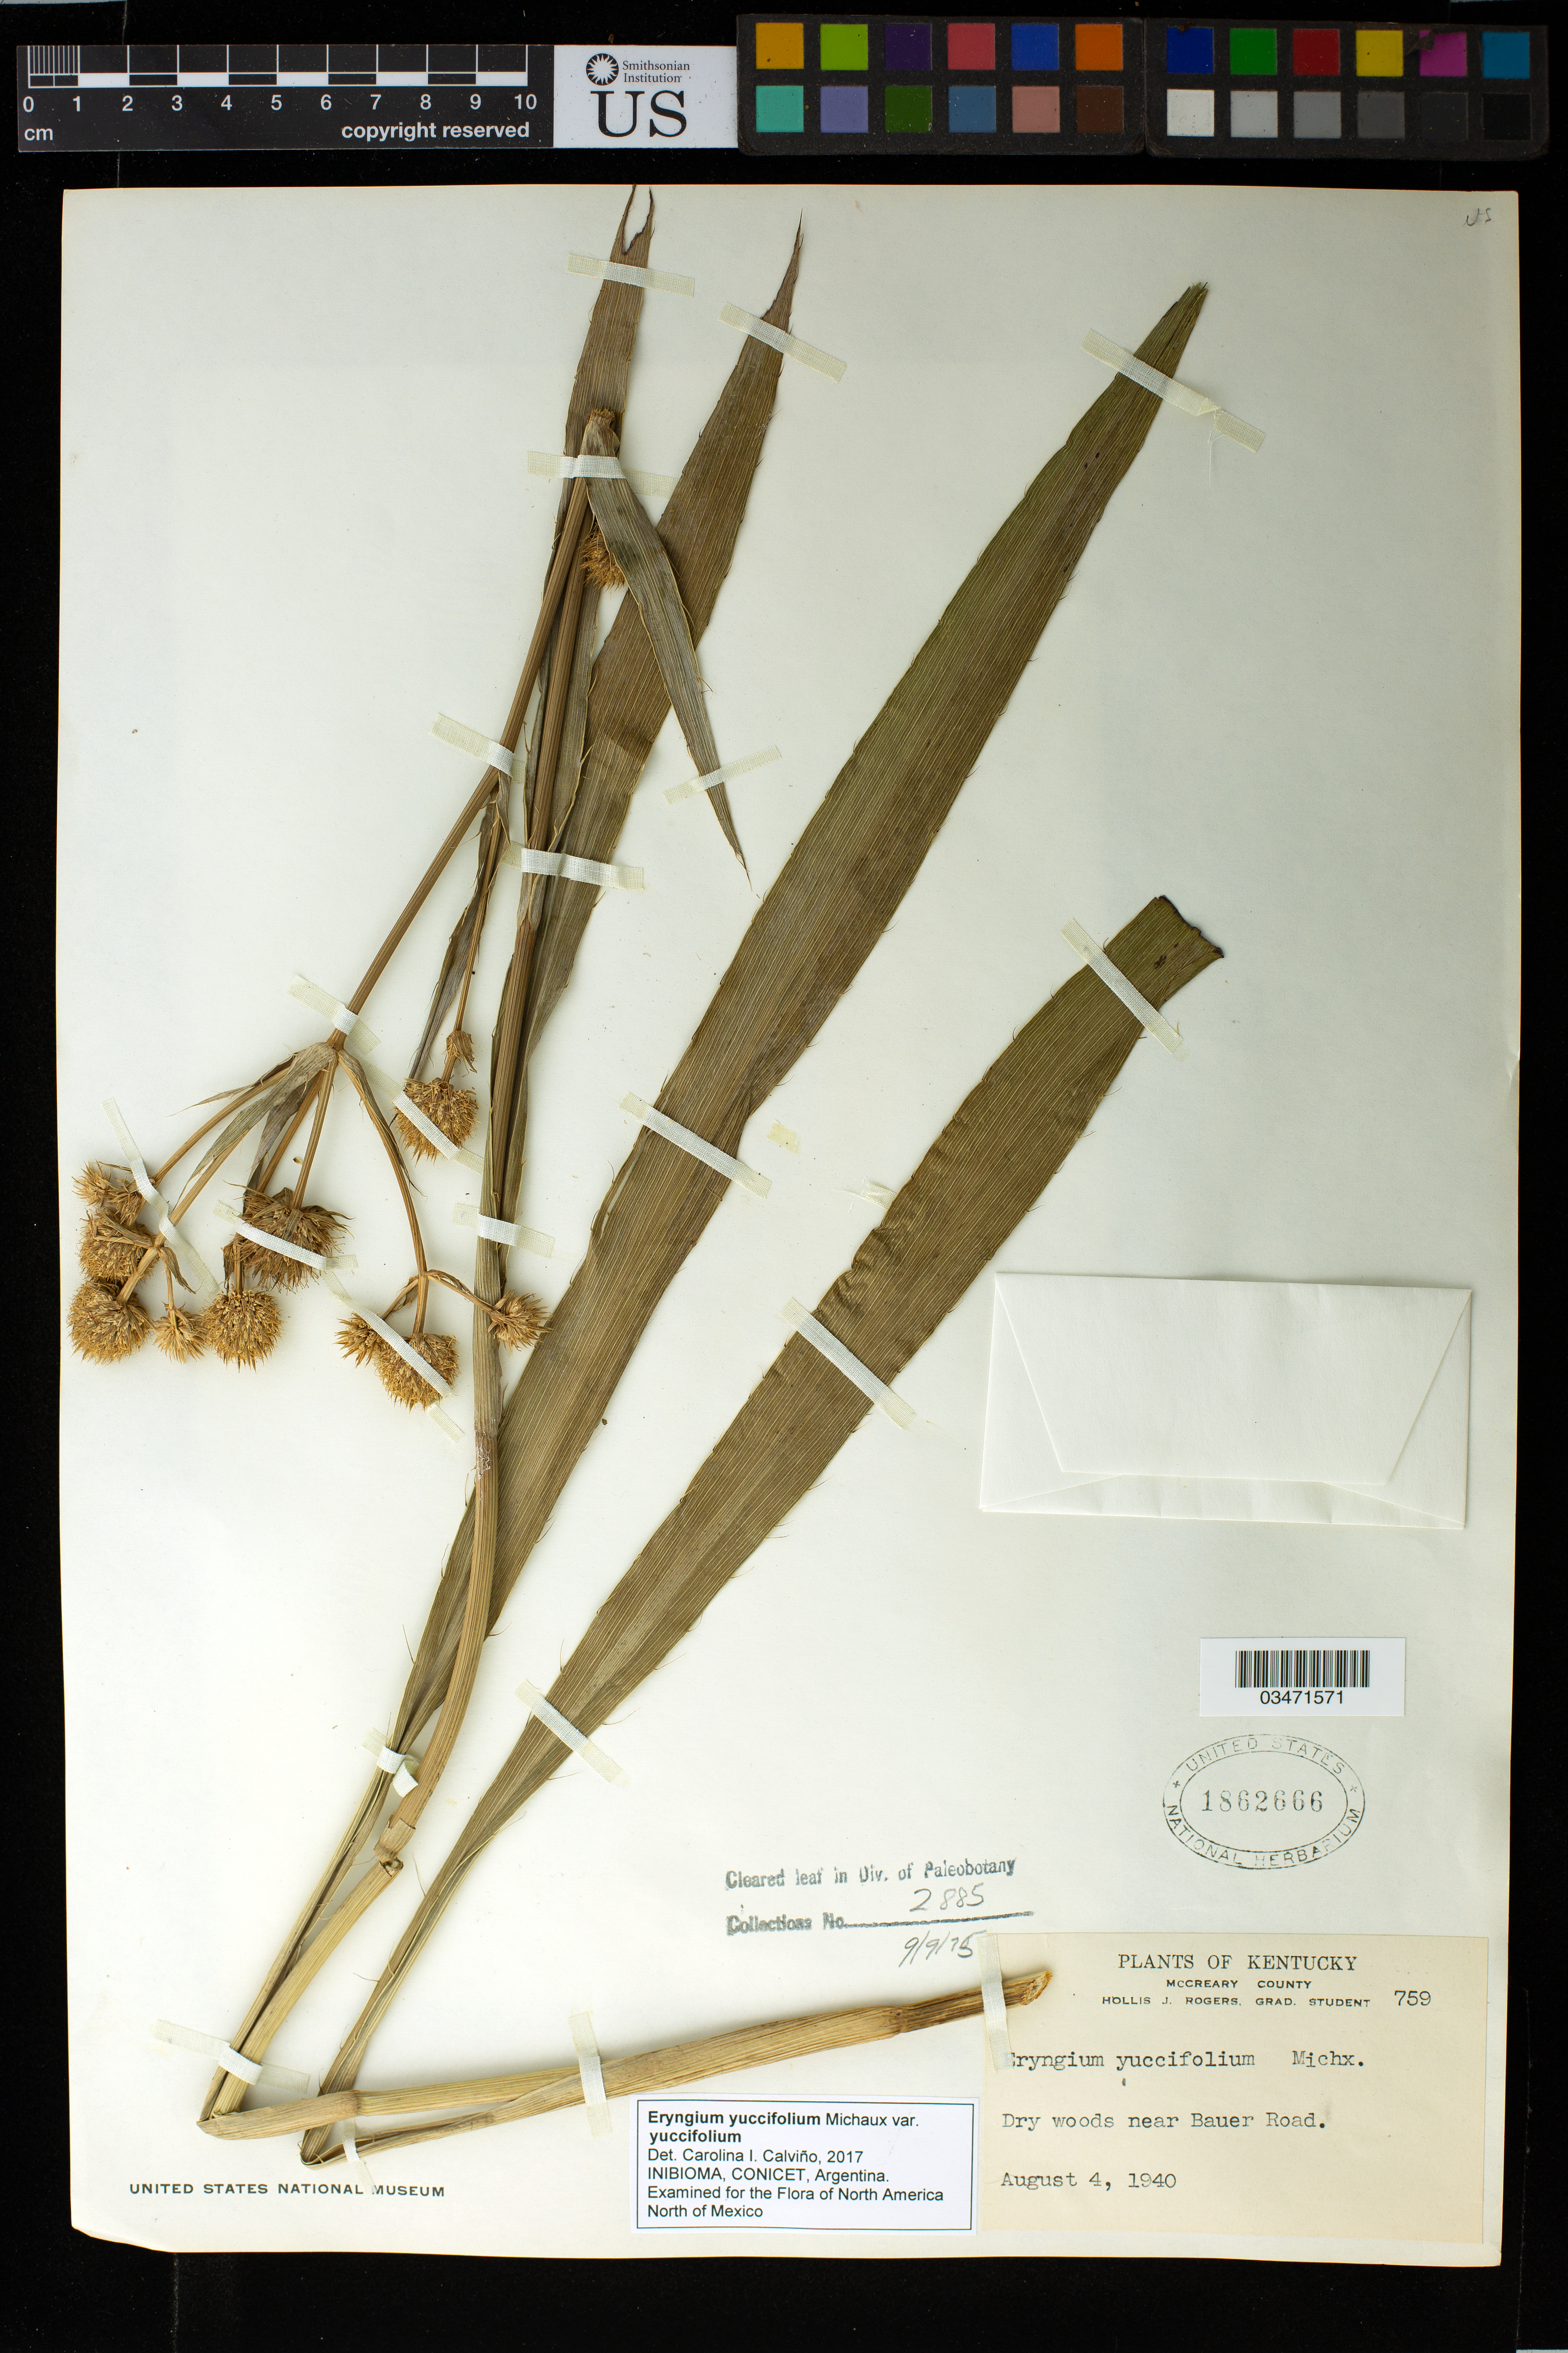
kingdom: Plantae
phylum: Tracheophyta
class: Magnoliopsida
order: Apiales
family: Apiaceae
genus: Eryngium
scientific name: Eryngium yuccifolium var. yuccifolium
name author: Michx.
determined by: Calviño, C. I.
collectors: H. J. Rogers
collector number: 759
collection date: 1940-08-04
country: United States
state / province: Kentucky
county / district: McCreary County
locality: Bauer Road, near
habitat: Dry woods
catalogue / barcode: US 1862666